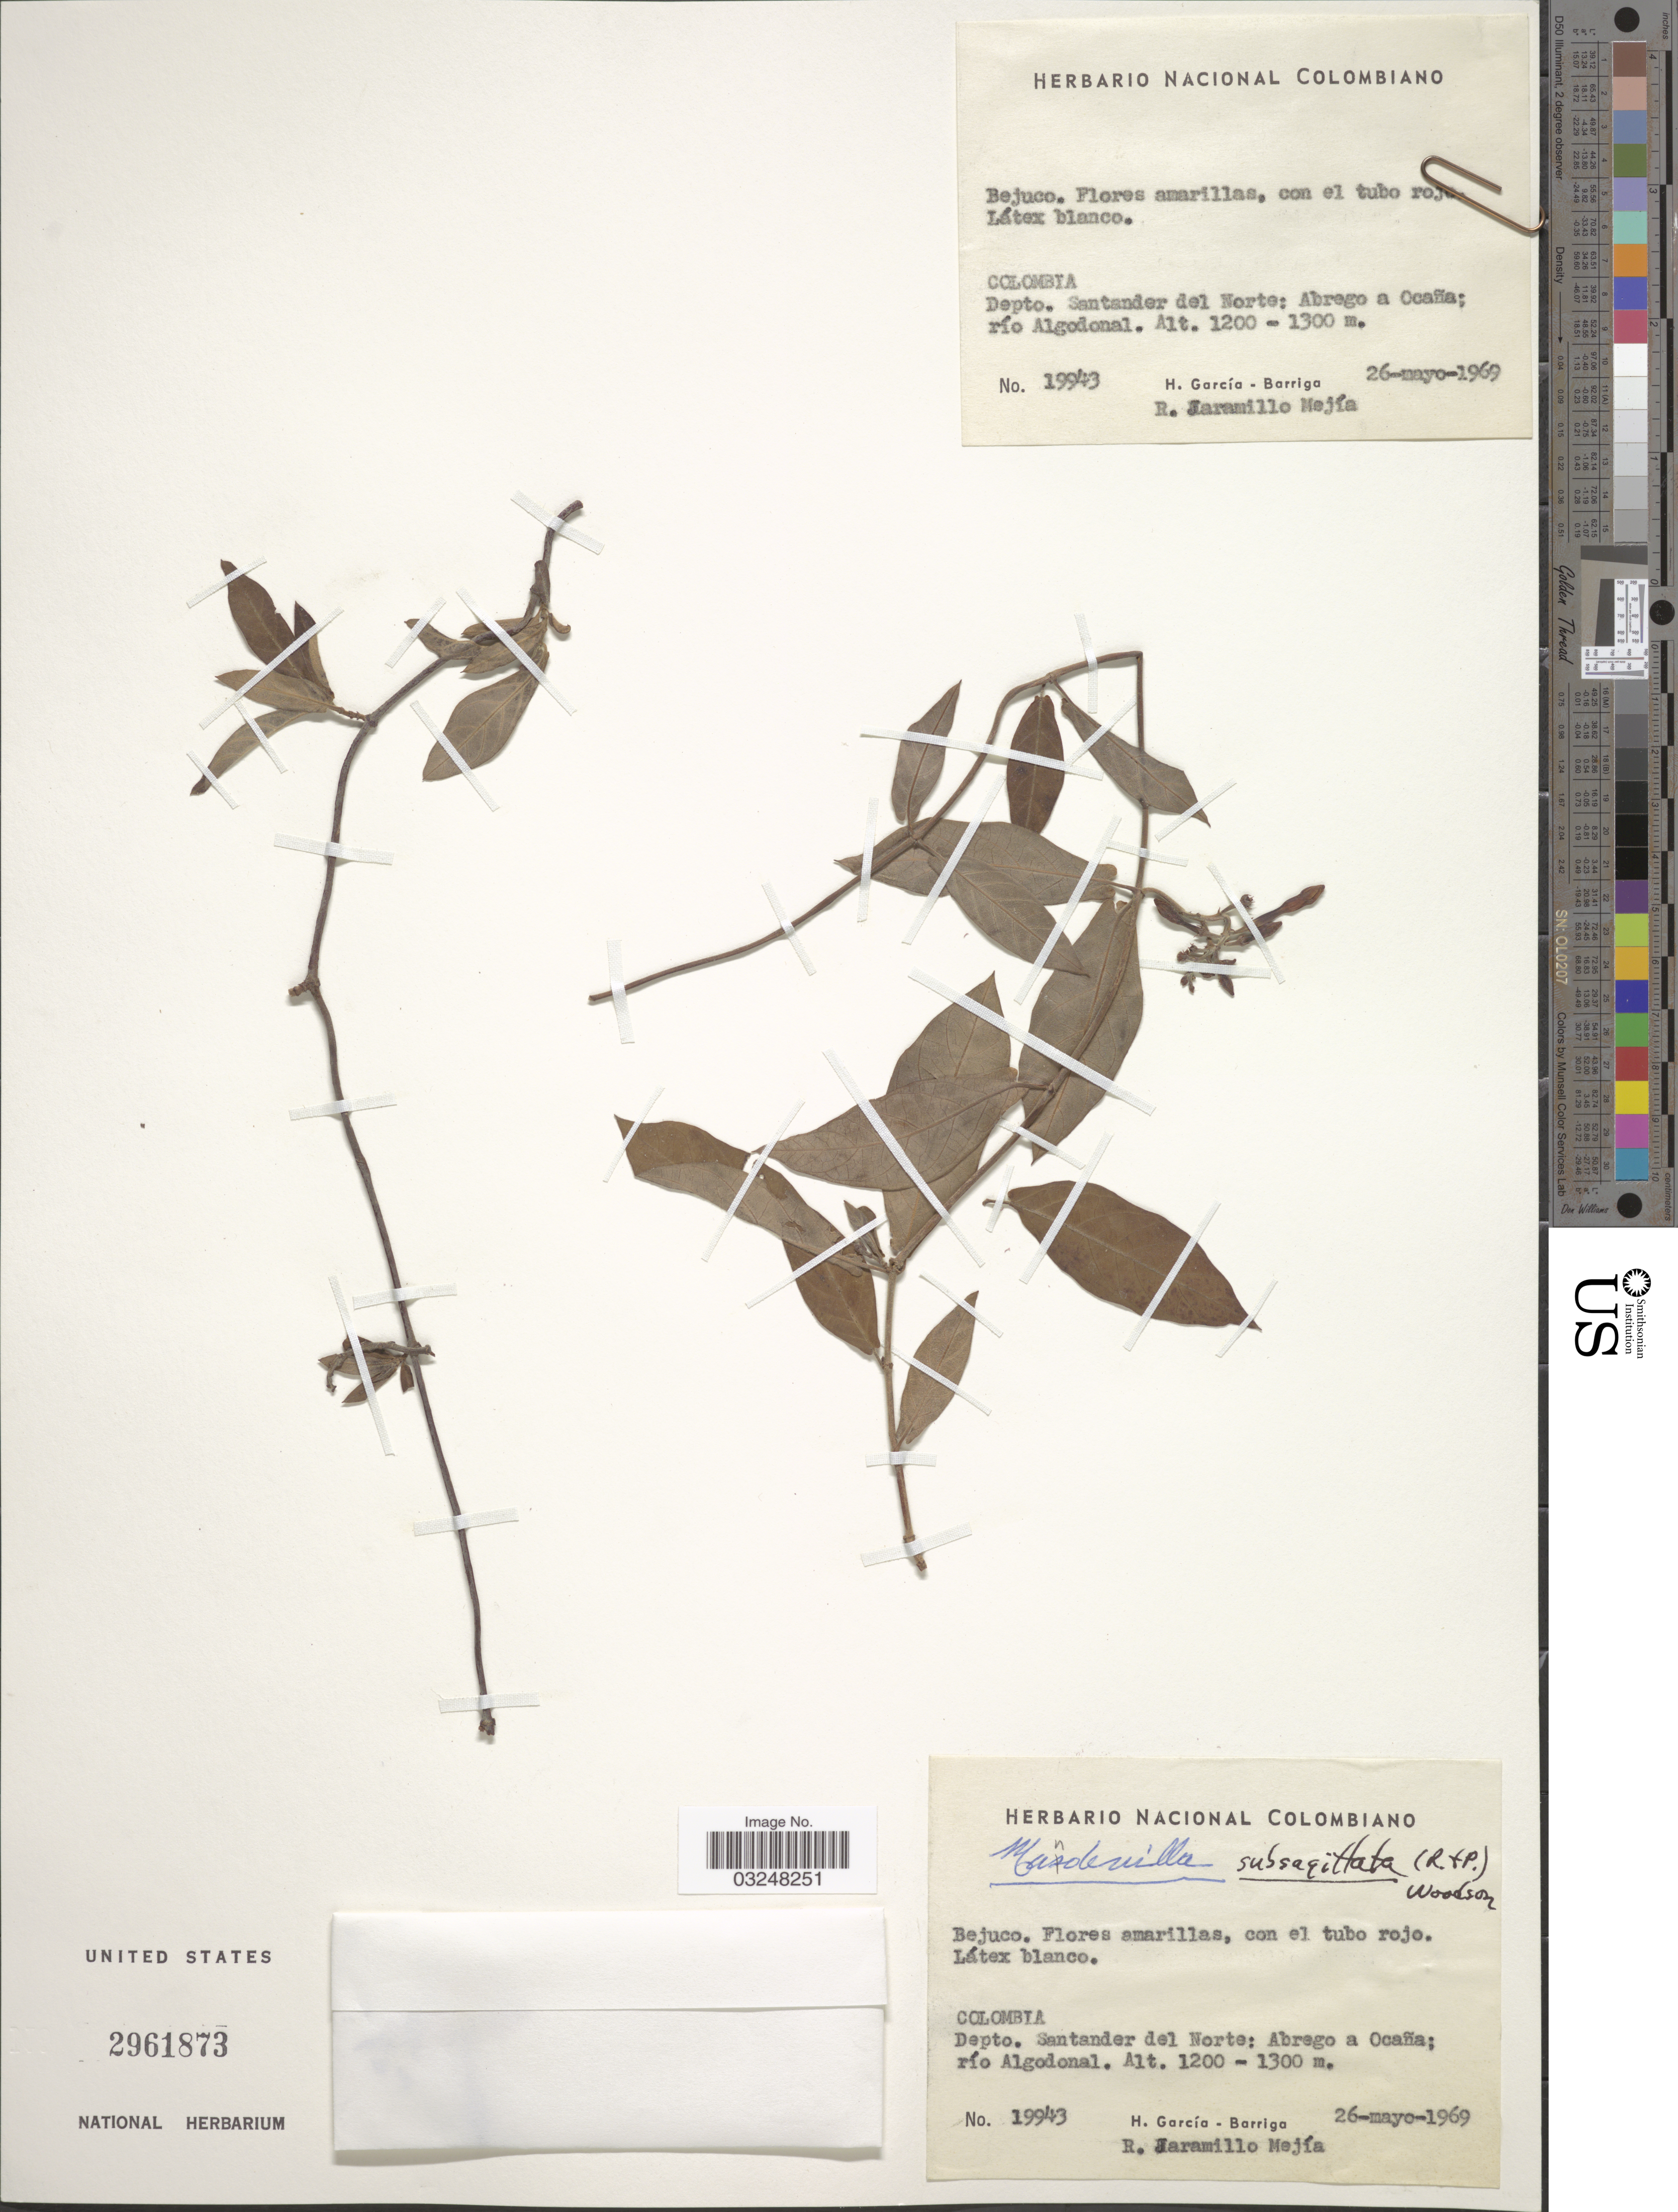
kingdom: Plantae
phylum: Tracheophyta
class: Magnoliopsida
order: Gentianales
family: Apocynaceae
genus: Mandevilla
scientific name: Mandevilla subsagittata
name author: (Ruiz & Pav.) Woodson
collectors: H. García Barriga & R. Jaramillo M.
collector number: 19943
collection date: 1969-05-26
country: Colombia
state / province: Norte de Santander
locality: Depto. Santander del Norte: Abrego a Ocaña; río Algodonal.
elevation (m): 1200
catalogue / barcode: US 2961873